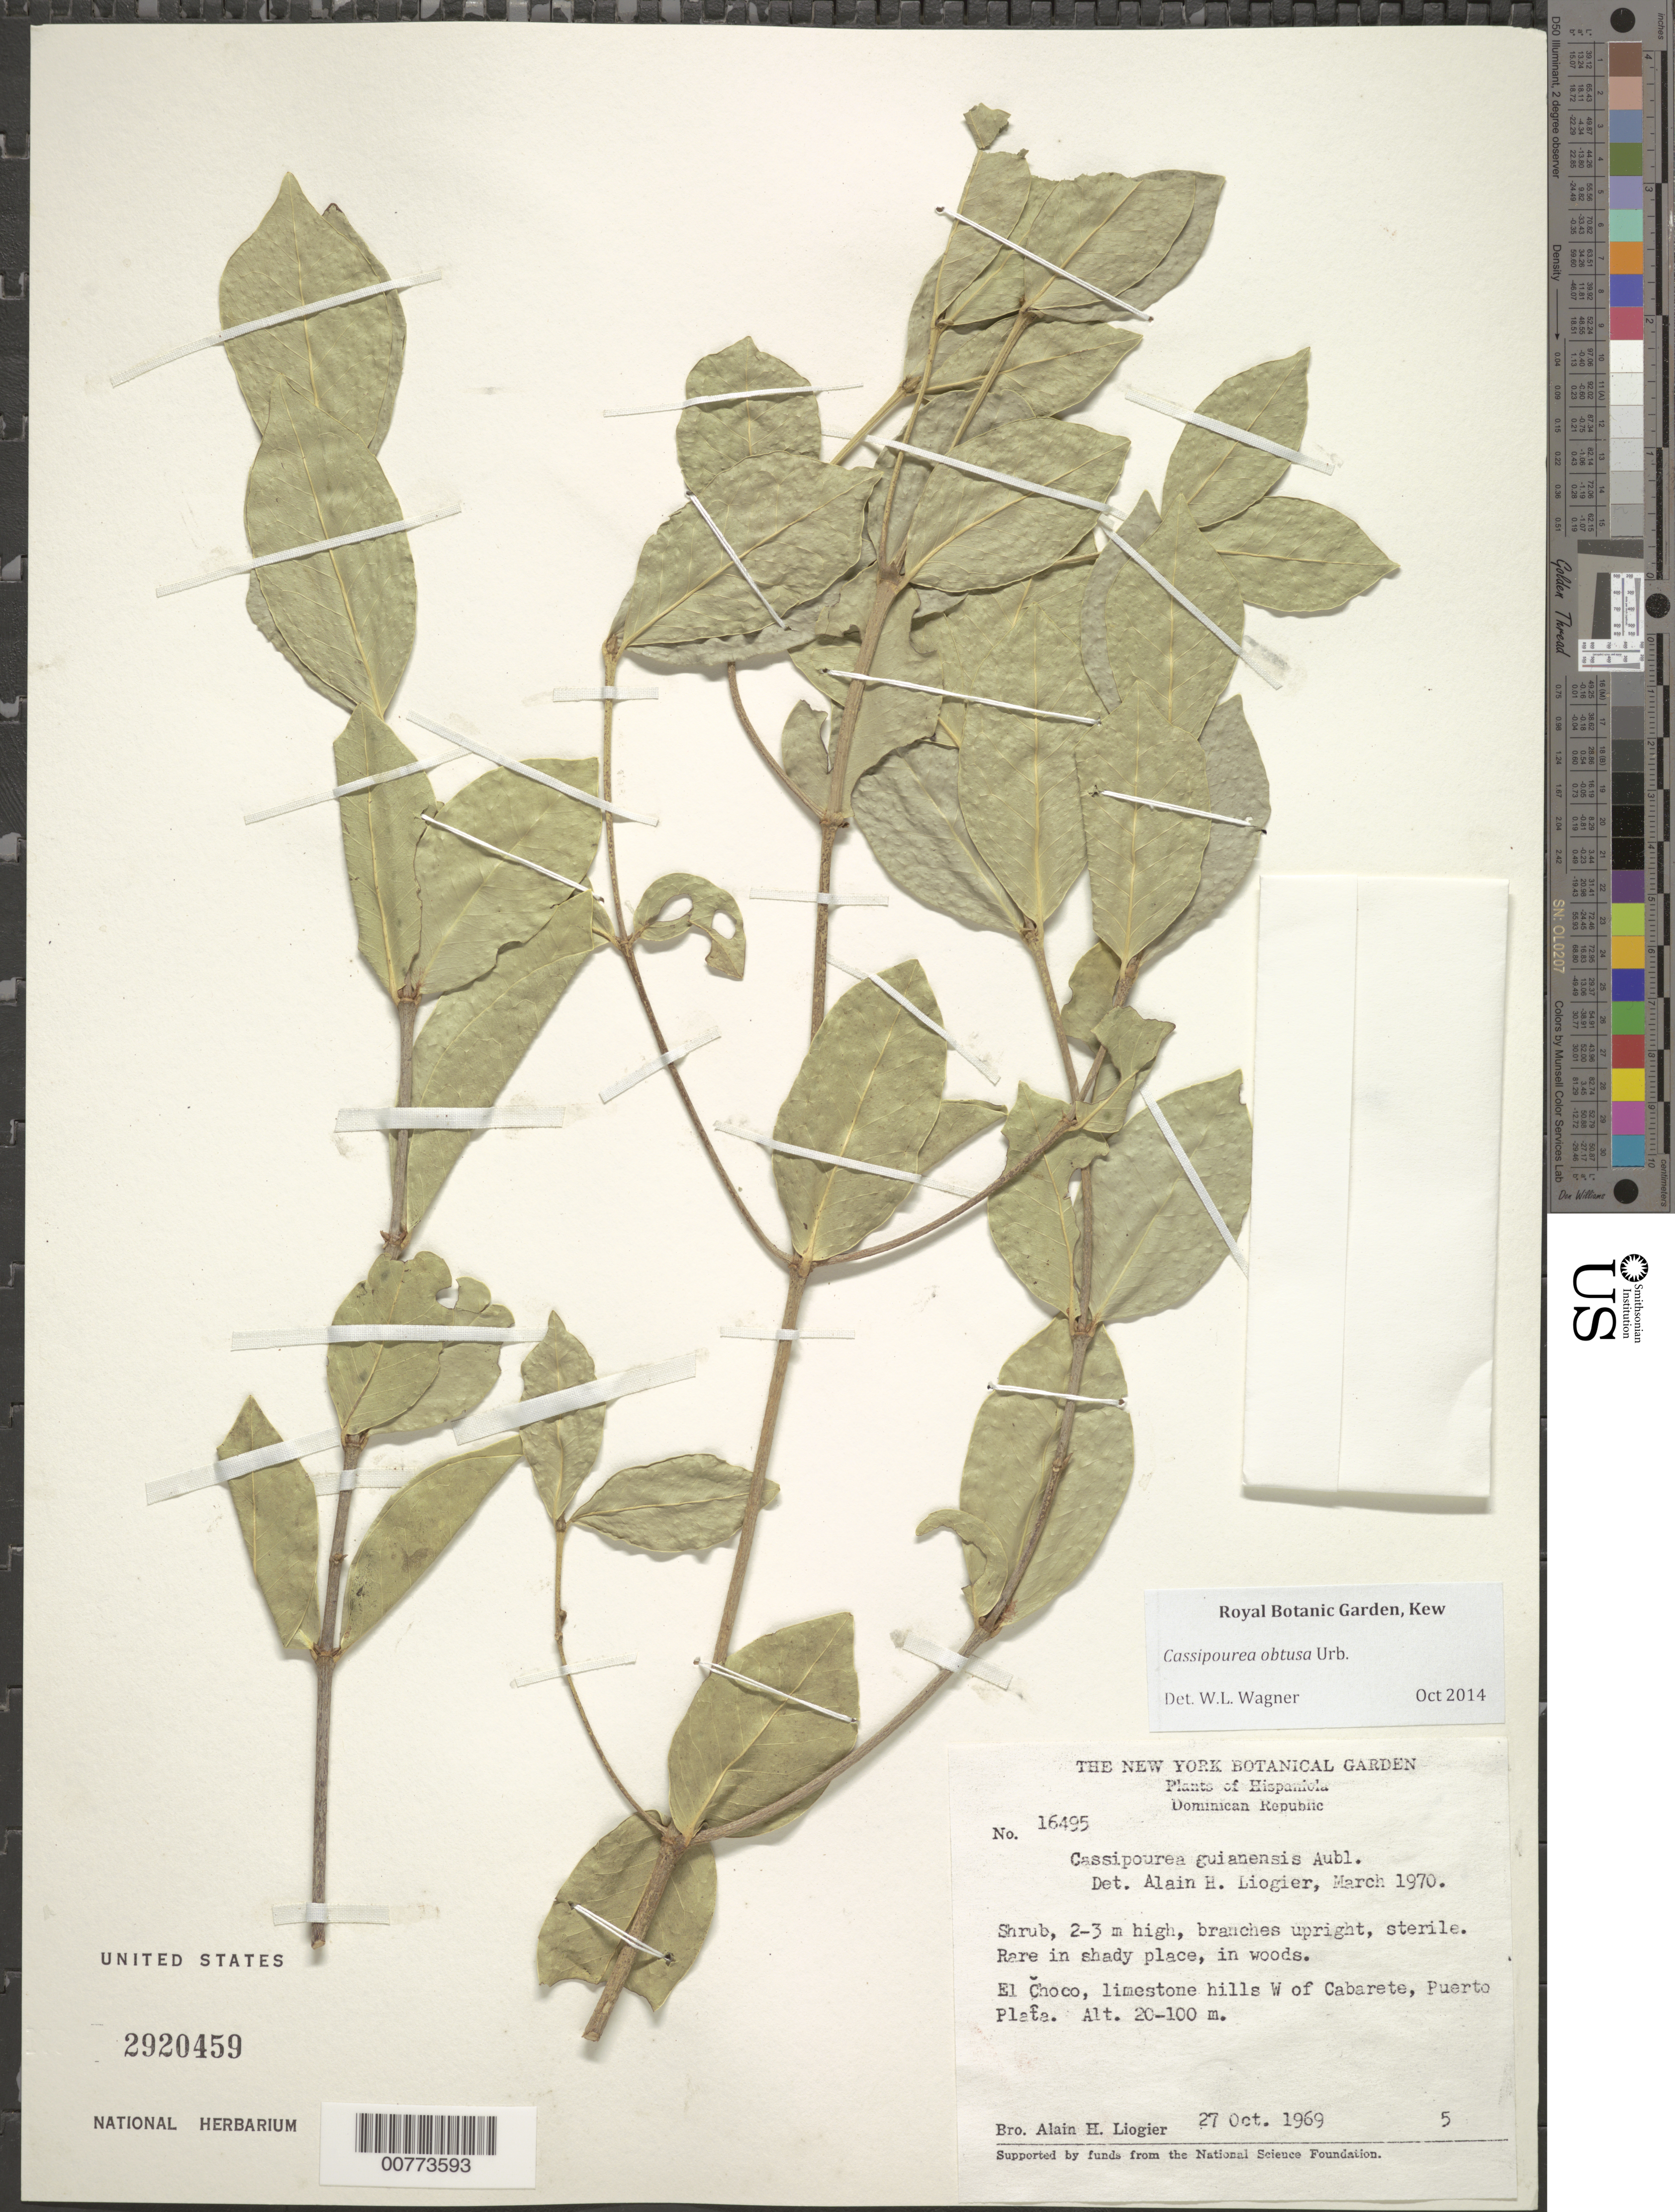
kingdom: Plantae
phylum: Tracheophyta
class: Magnoliopsida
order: Malpighiales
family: Rhizophoraceae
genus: Cassipourea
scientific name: Cassipourea obtusa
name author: Urb.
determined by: Prance, G. T.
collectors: A. H. Liogier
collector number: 16495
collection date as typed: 27 Oct 1969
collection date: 1969-10-27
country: Dominican Republic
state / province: Puerto Plata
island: Hispaniola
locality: El Choco, west of Cabarete.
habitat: Limestone hills.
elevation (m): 20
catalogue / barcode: US 2920459